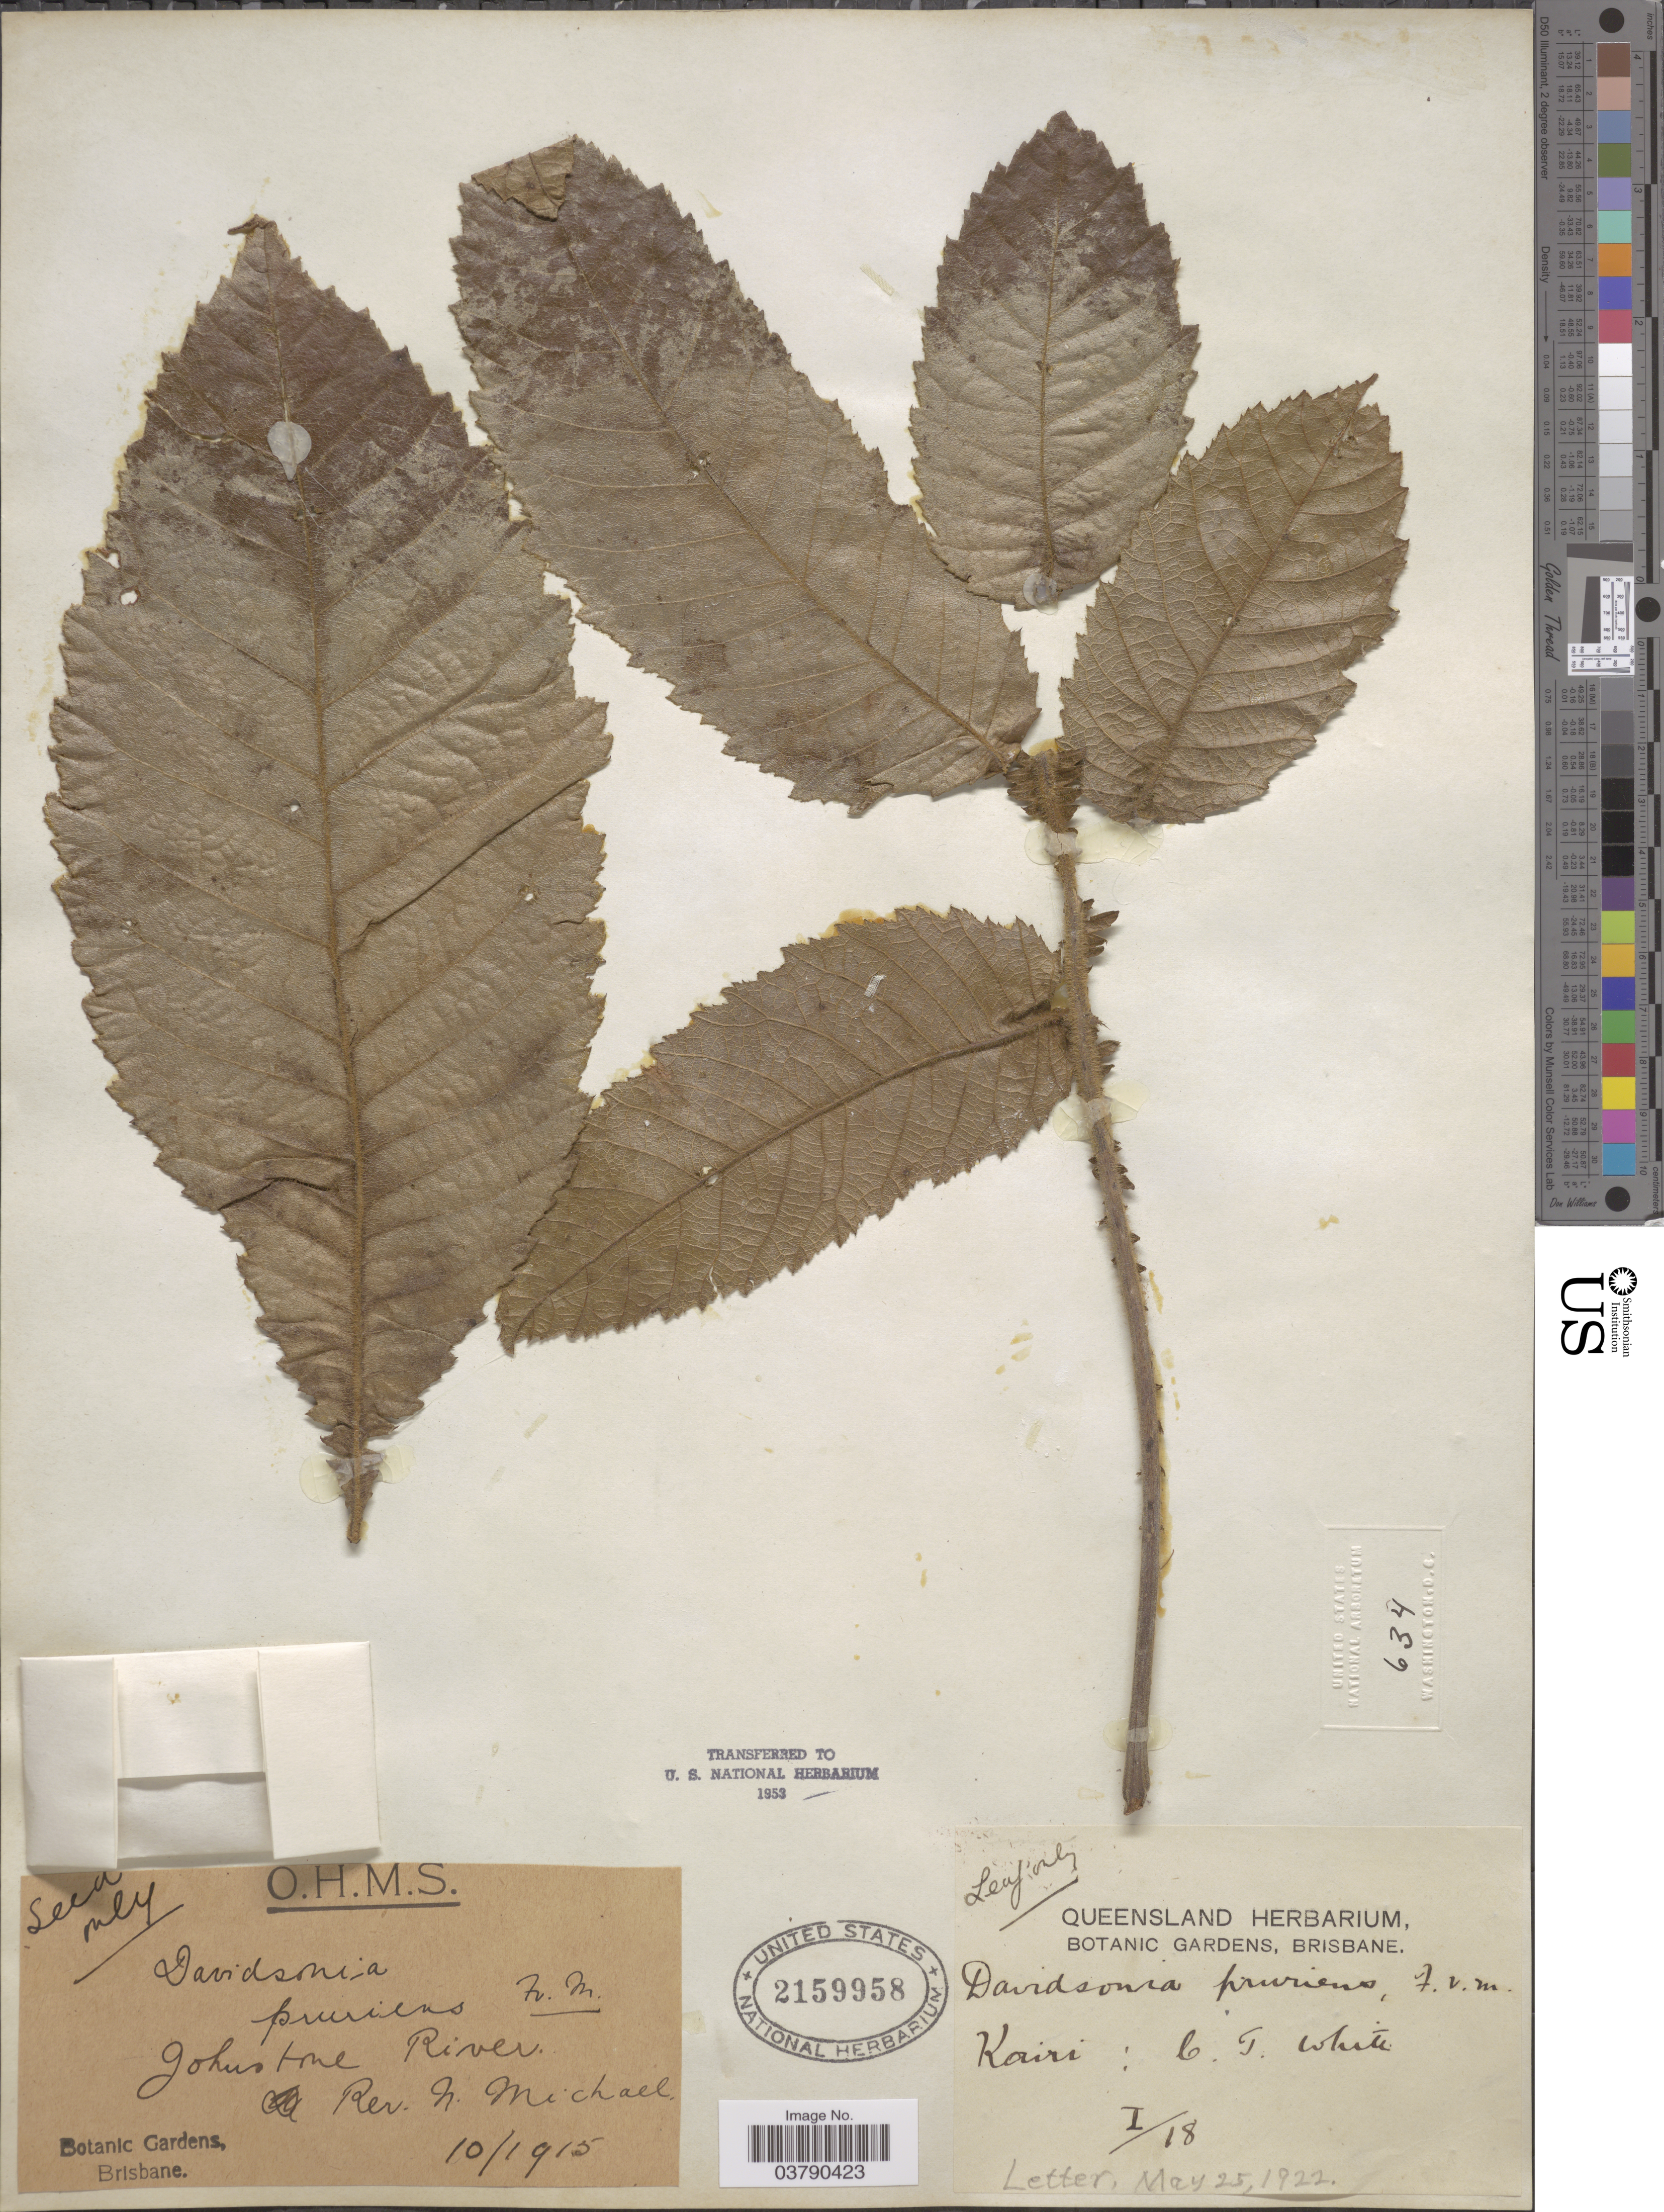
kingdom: Plantae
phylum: Tracheophyta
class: Magnoliopsida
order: Oxalidales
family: Cunoniaceae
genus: Davidsonia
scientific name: Davidsonia pruriens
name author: F. Muell.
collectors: N. Michael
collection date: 1915-10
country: Australia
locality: Johnstone river.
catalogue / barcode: US 2159958